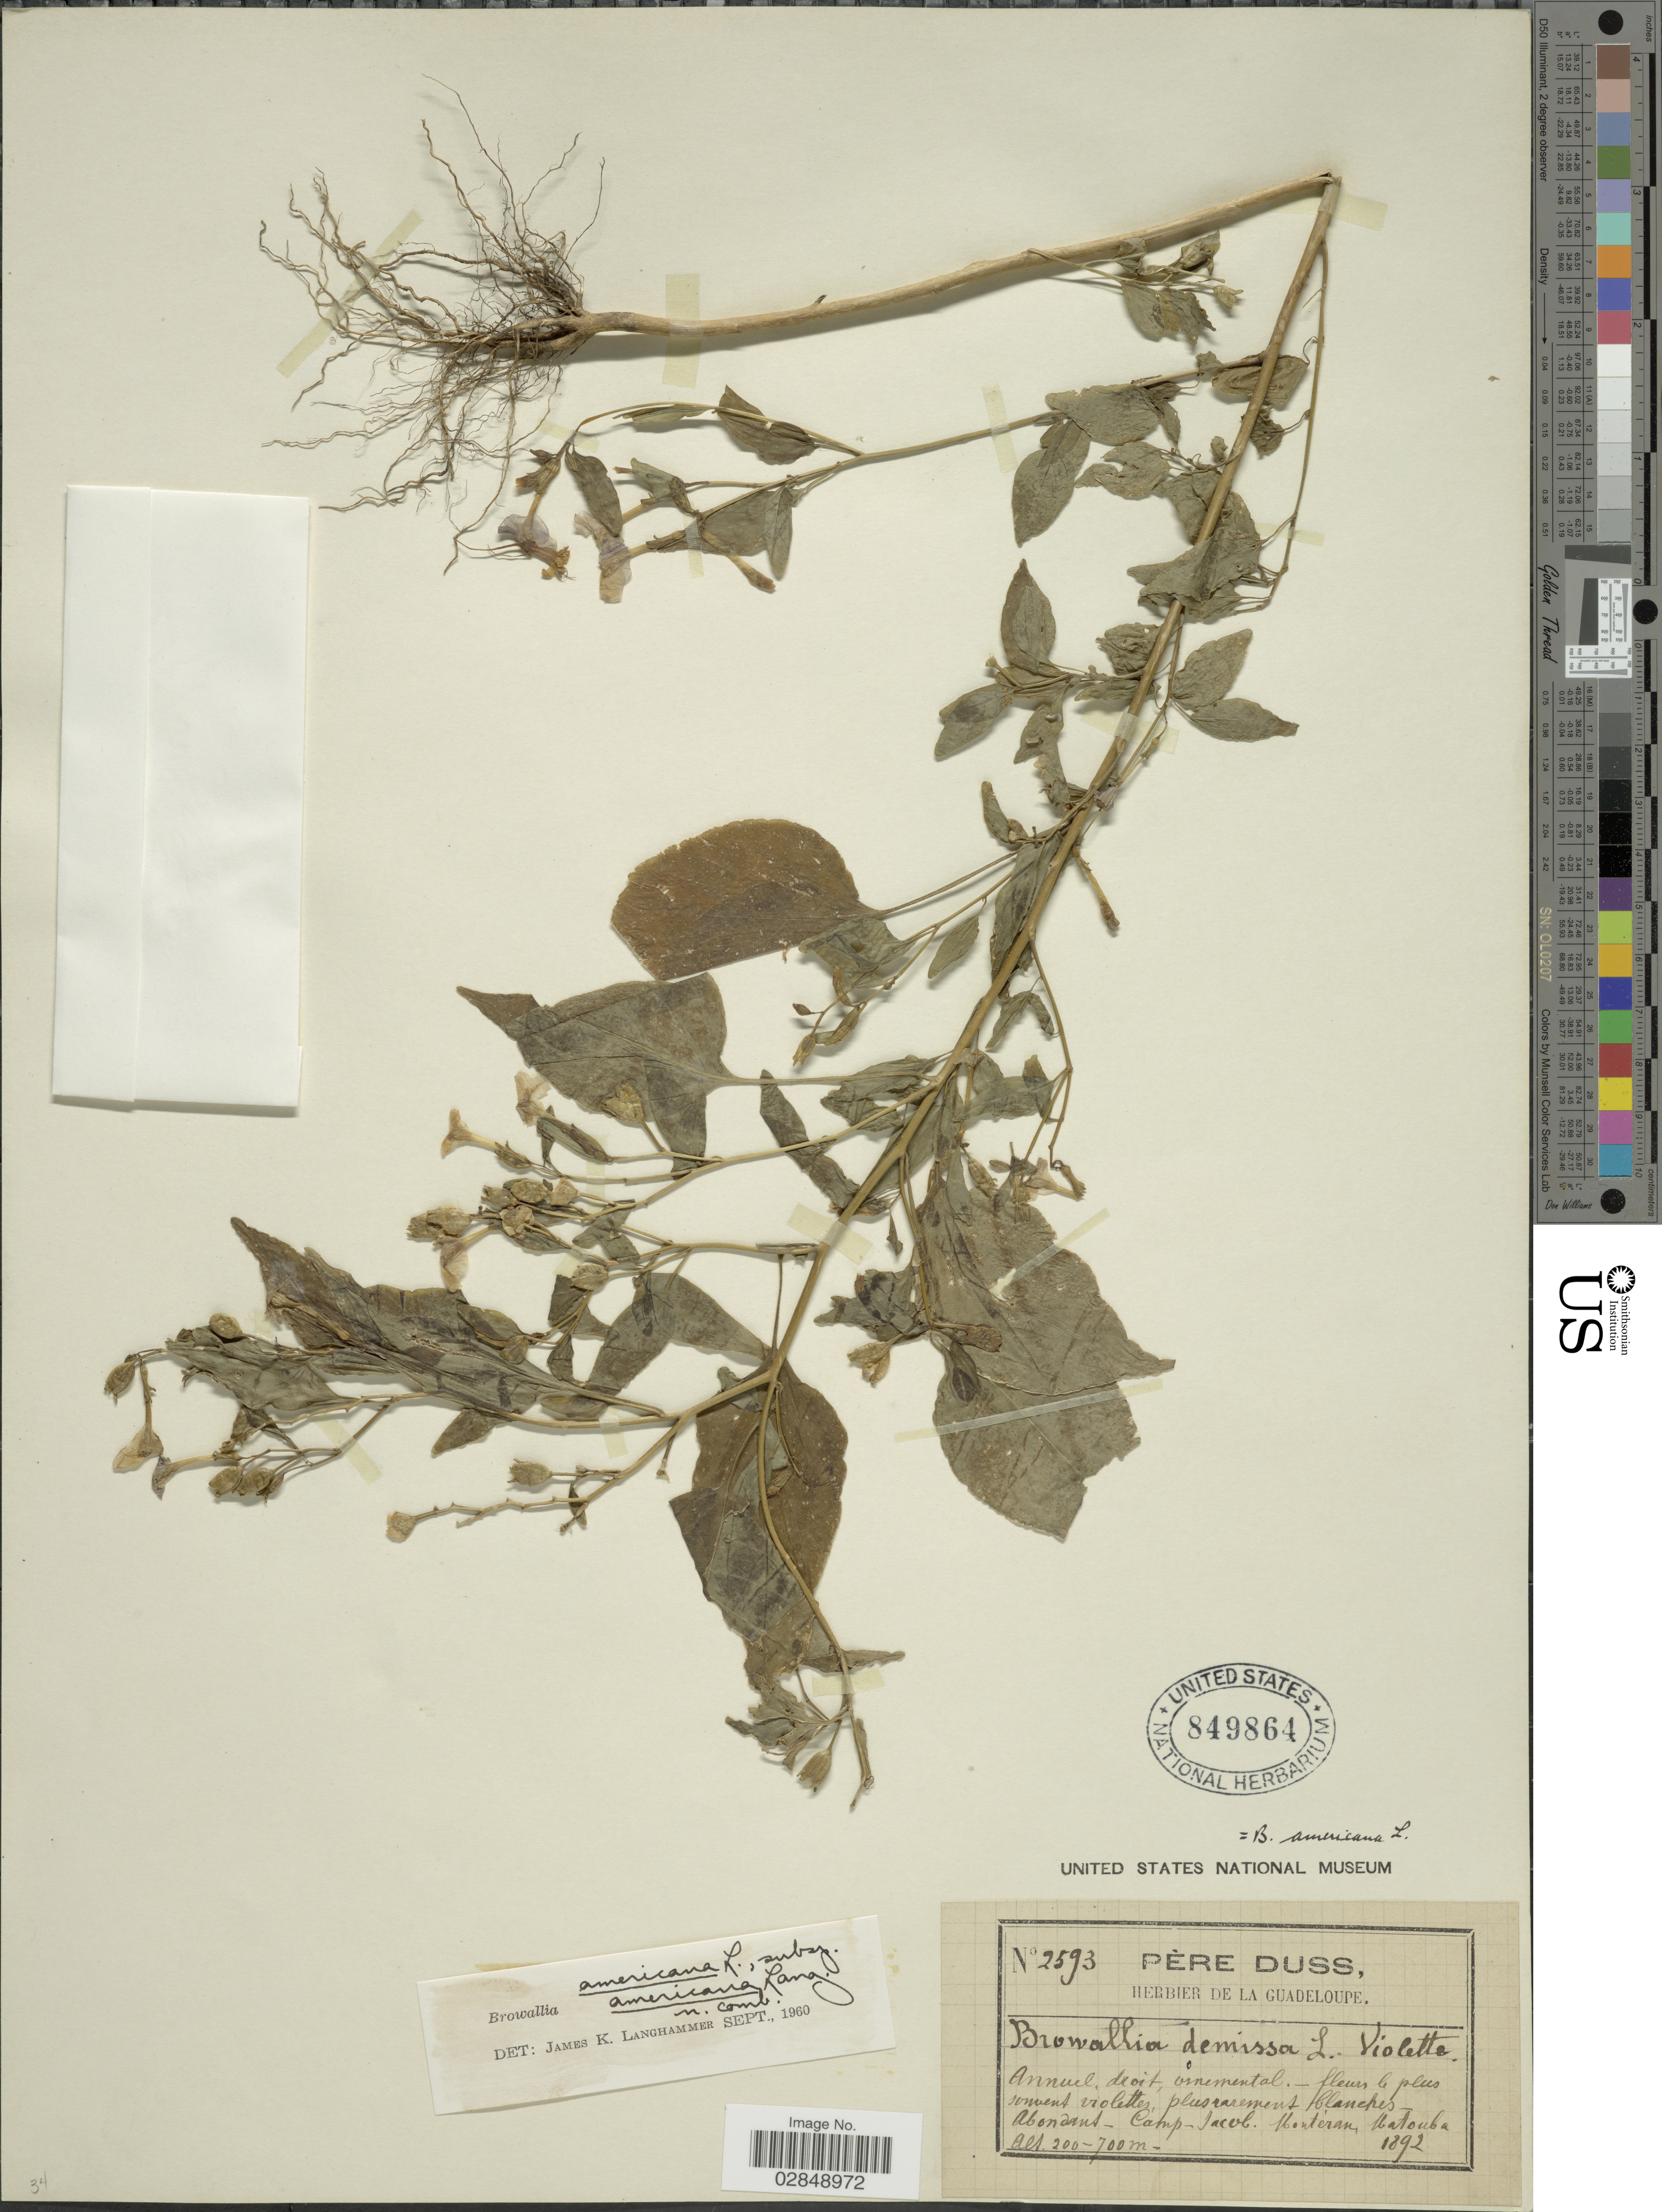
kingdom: Plantae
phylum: Tracheophyta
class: Magnoliopsida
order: Solanales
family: Solanaceae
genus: Browallia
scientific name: Browallia americana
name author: L.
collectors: Père Duss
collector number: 2593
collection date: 1892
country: Guadeloupe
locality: Camp-Jacob. Montéram, Matouba.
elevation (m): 200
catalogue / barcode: US 849864